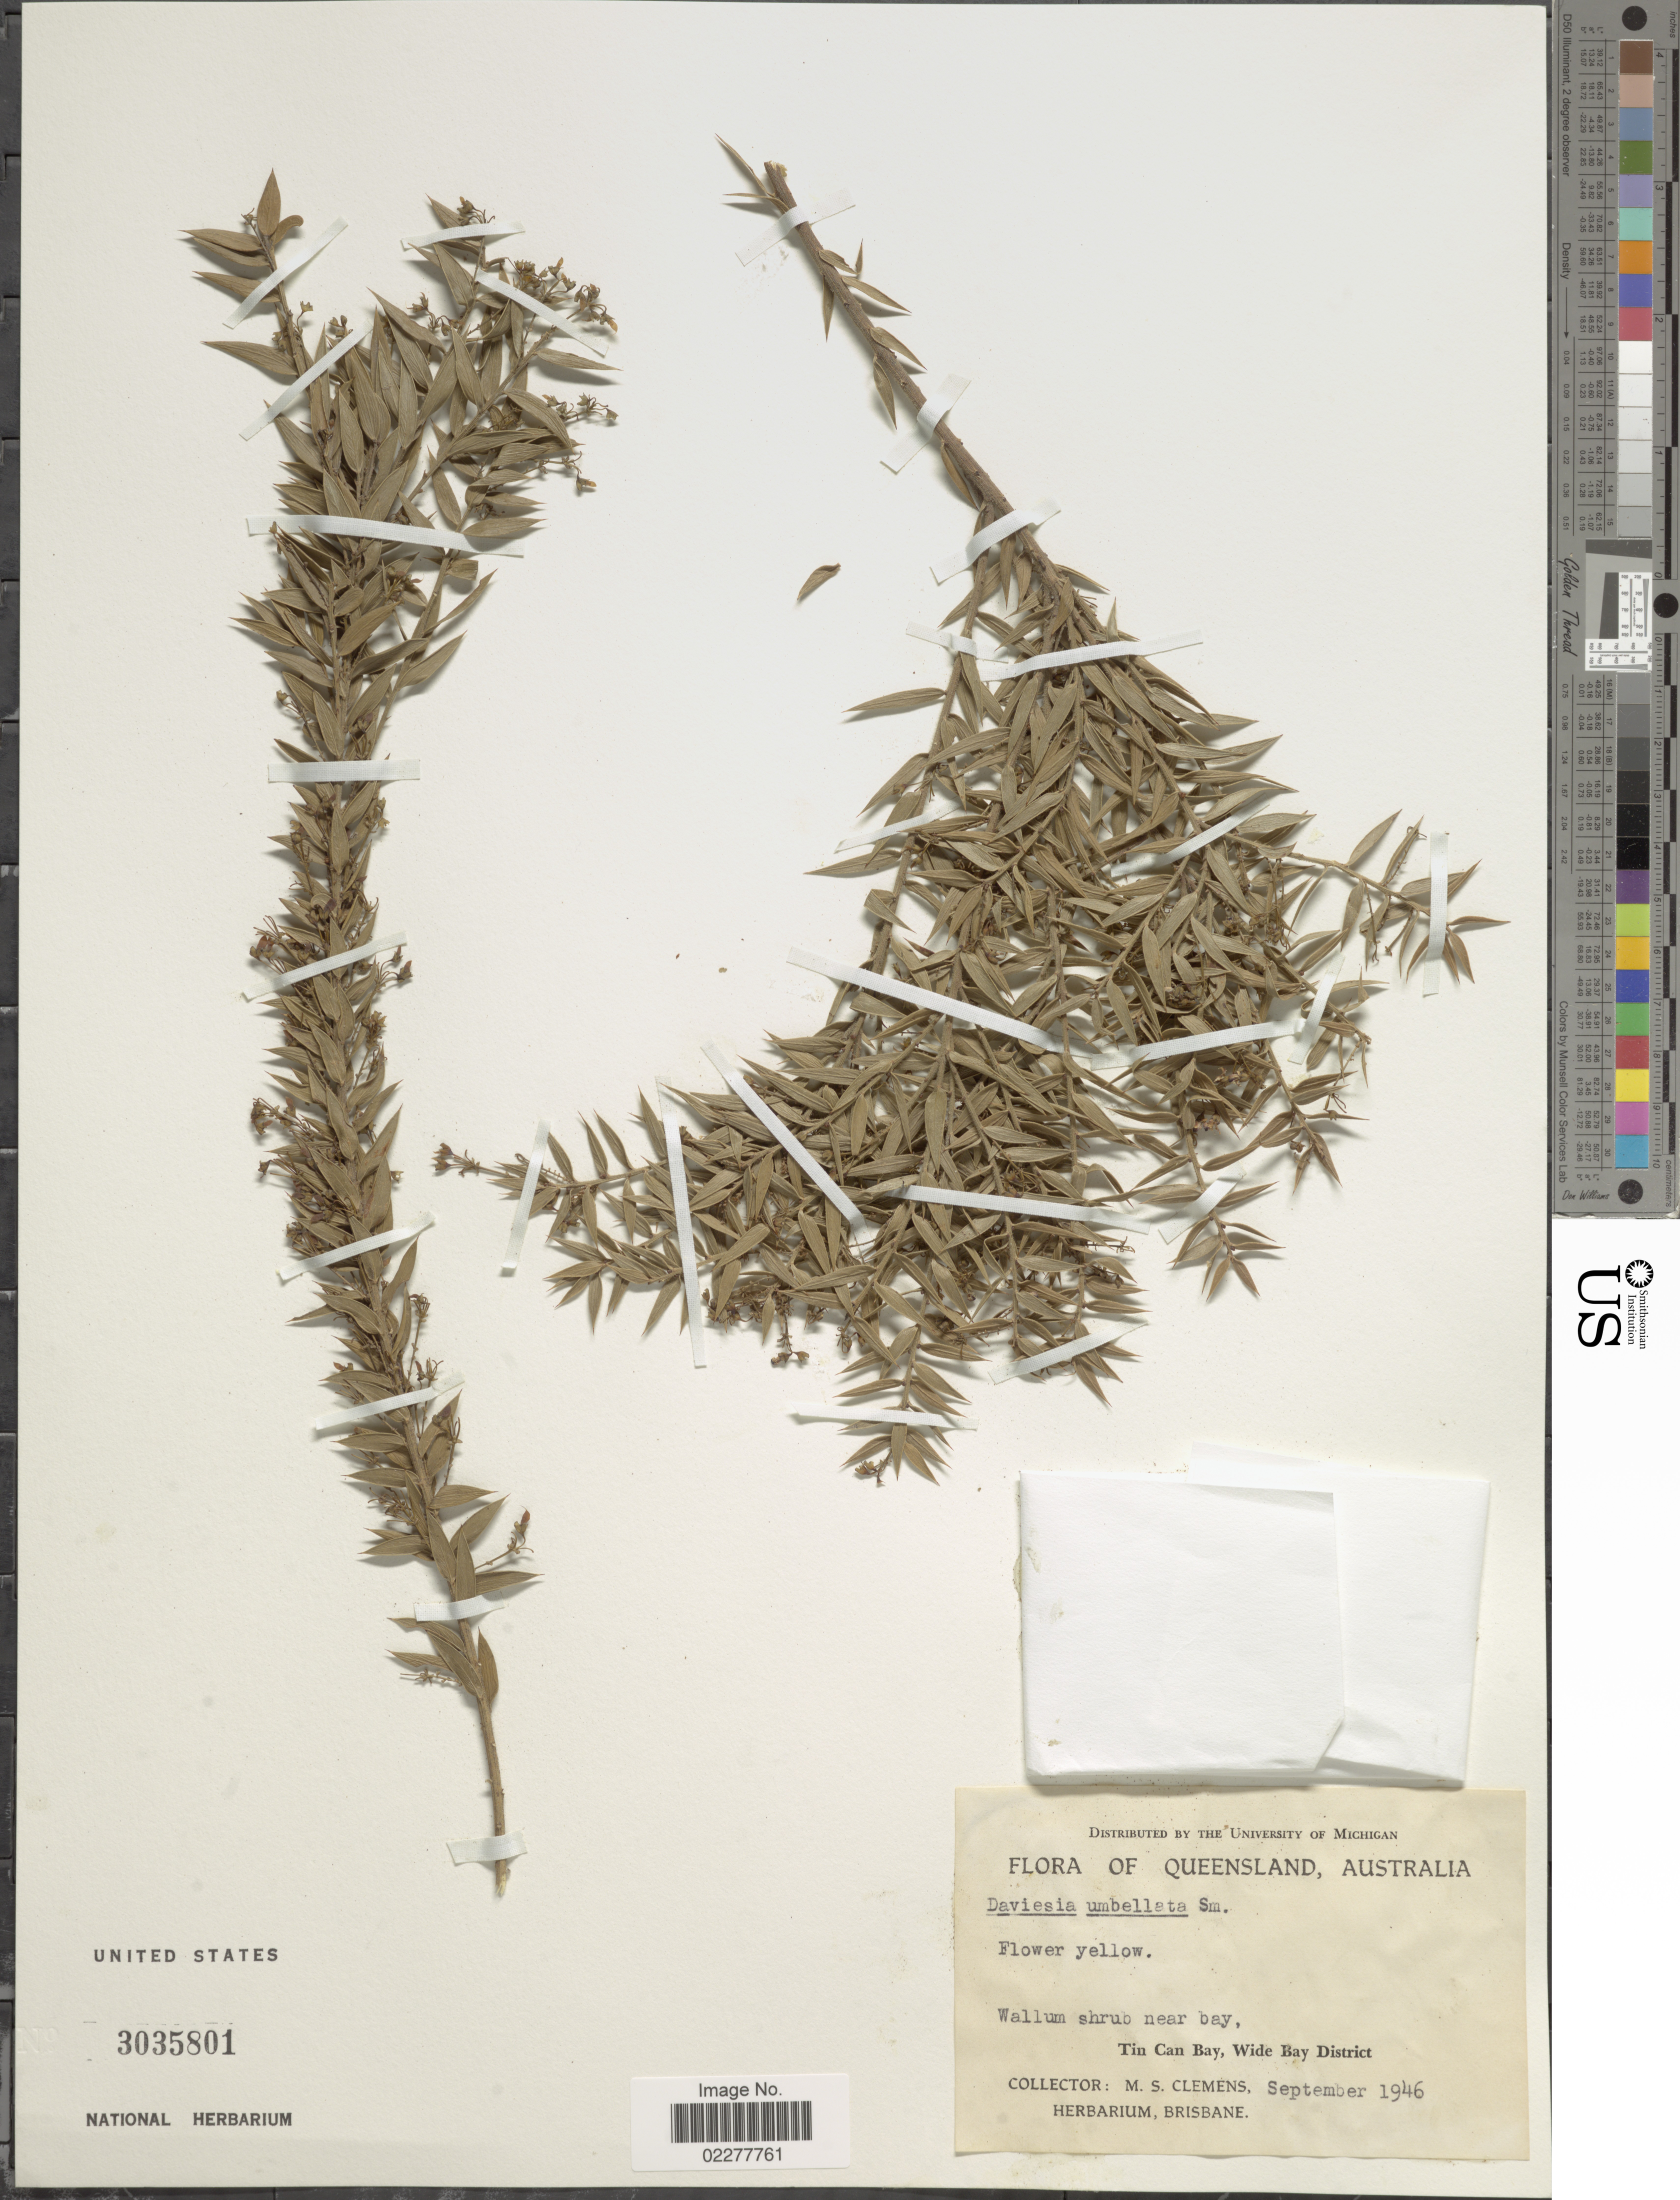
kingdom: Plantae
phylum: Tracheophyta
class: Magnoliopsida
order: Fabales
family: Fabaceae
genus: Daviesia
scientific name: Daviesia umbellulata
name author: Sm.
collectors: M. S. Clemens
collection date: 1946-09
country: Australia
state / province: Queensland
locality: Wallum shrub near bay, Tin Can Bay, Wide Bay District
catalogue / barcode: US 3035801